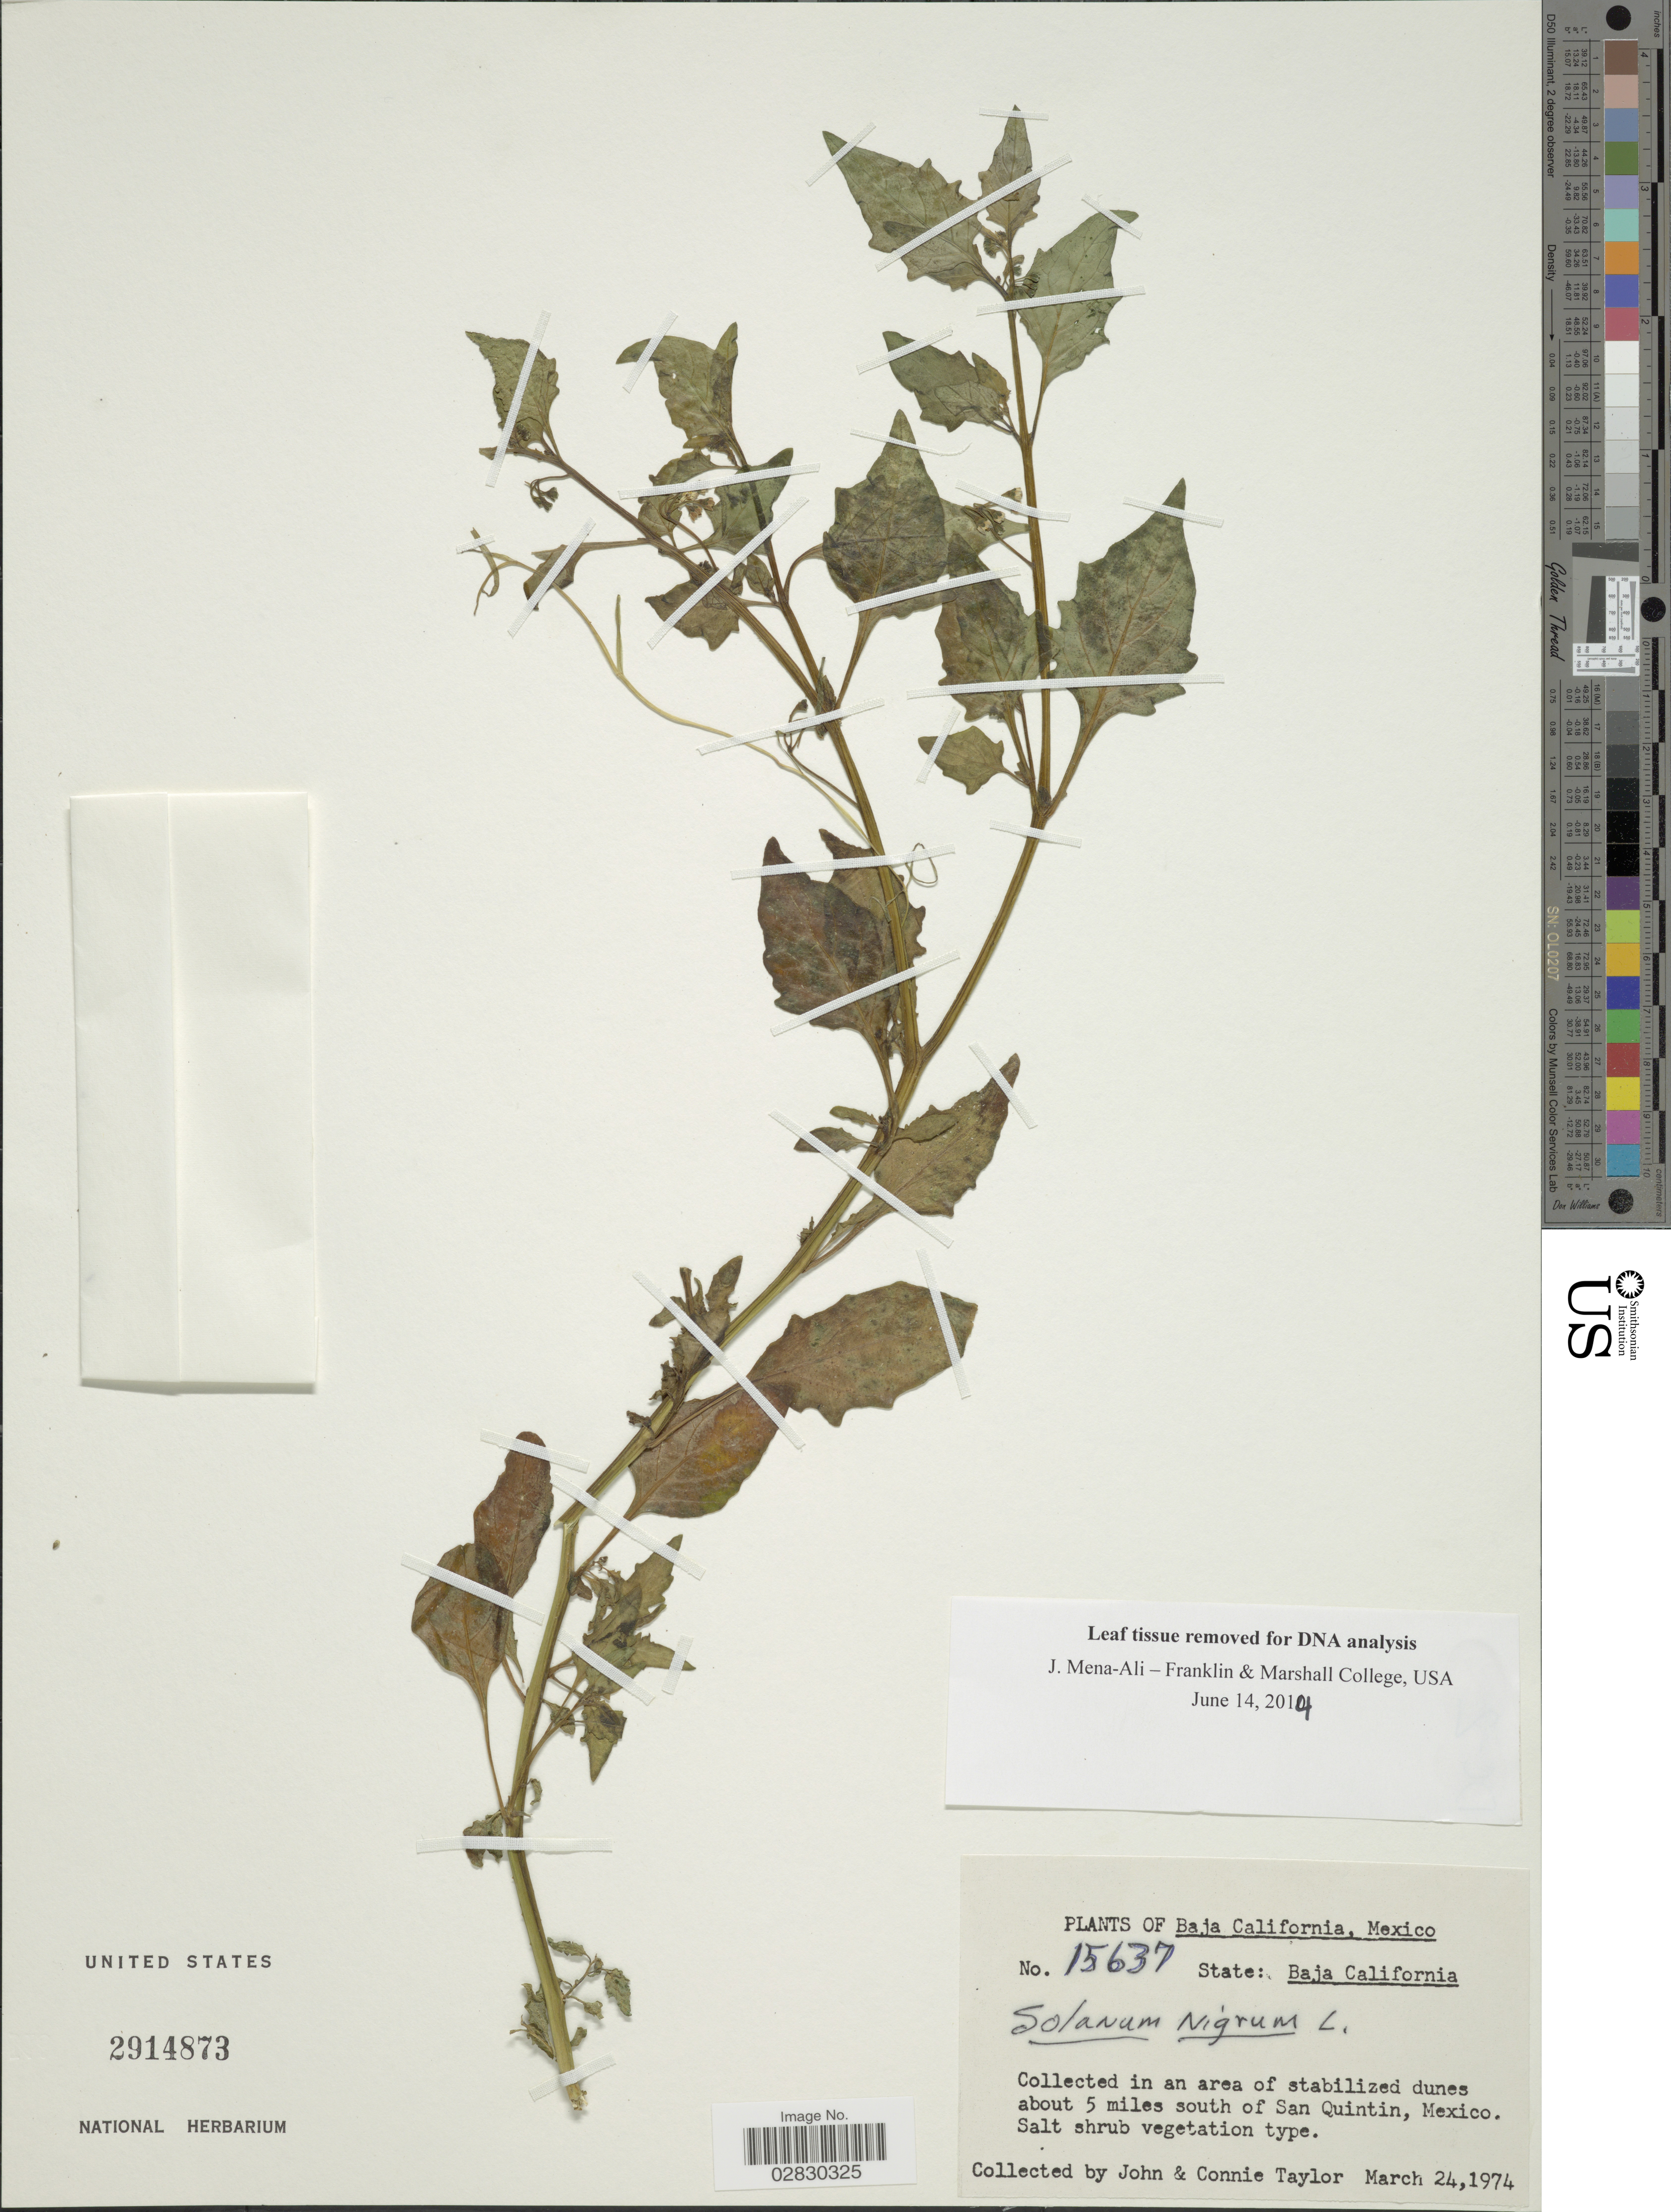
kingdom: Plantae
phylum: Tracheophyta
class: Magnoliopsida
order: Solanales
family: Solanaceae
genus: Solanum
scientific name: Solanum americanum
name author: Mill.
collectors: J. Taylor & C. Taylor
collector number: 15637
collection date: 1974-03-24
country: Mexico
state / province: Baja California Norte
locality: In an area of stabilized dunes about 5 miles south of San Quintin.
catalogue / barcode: US 2914873